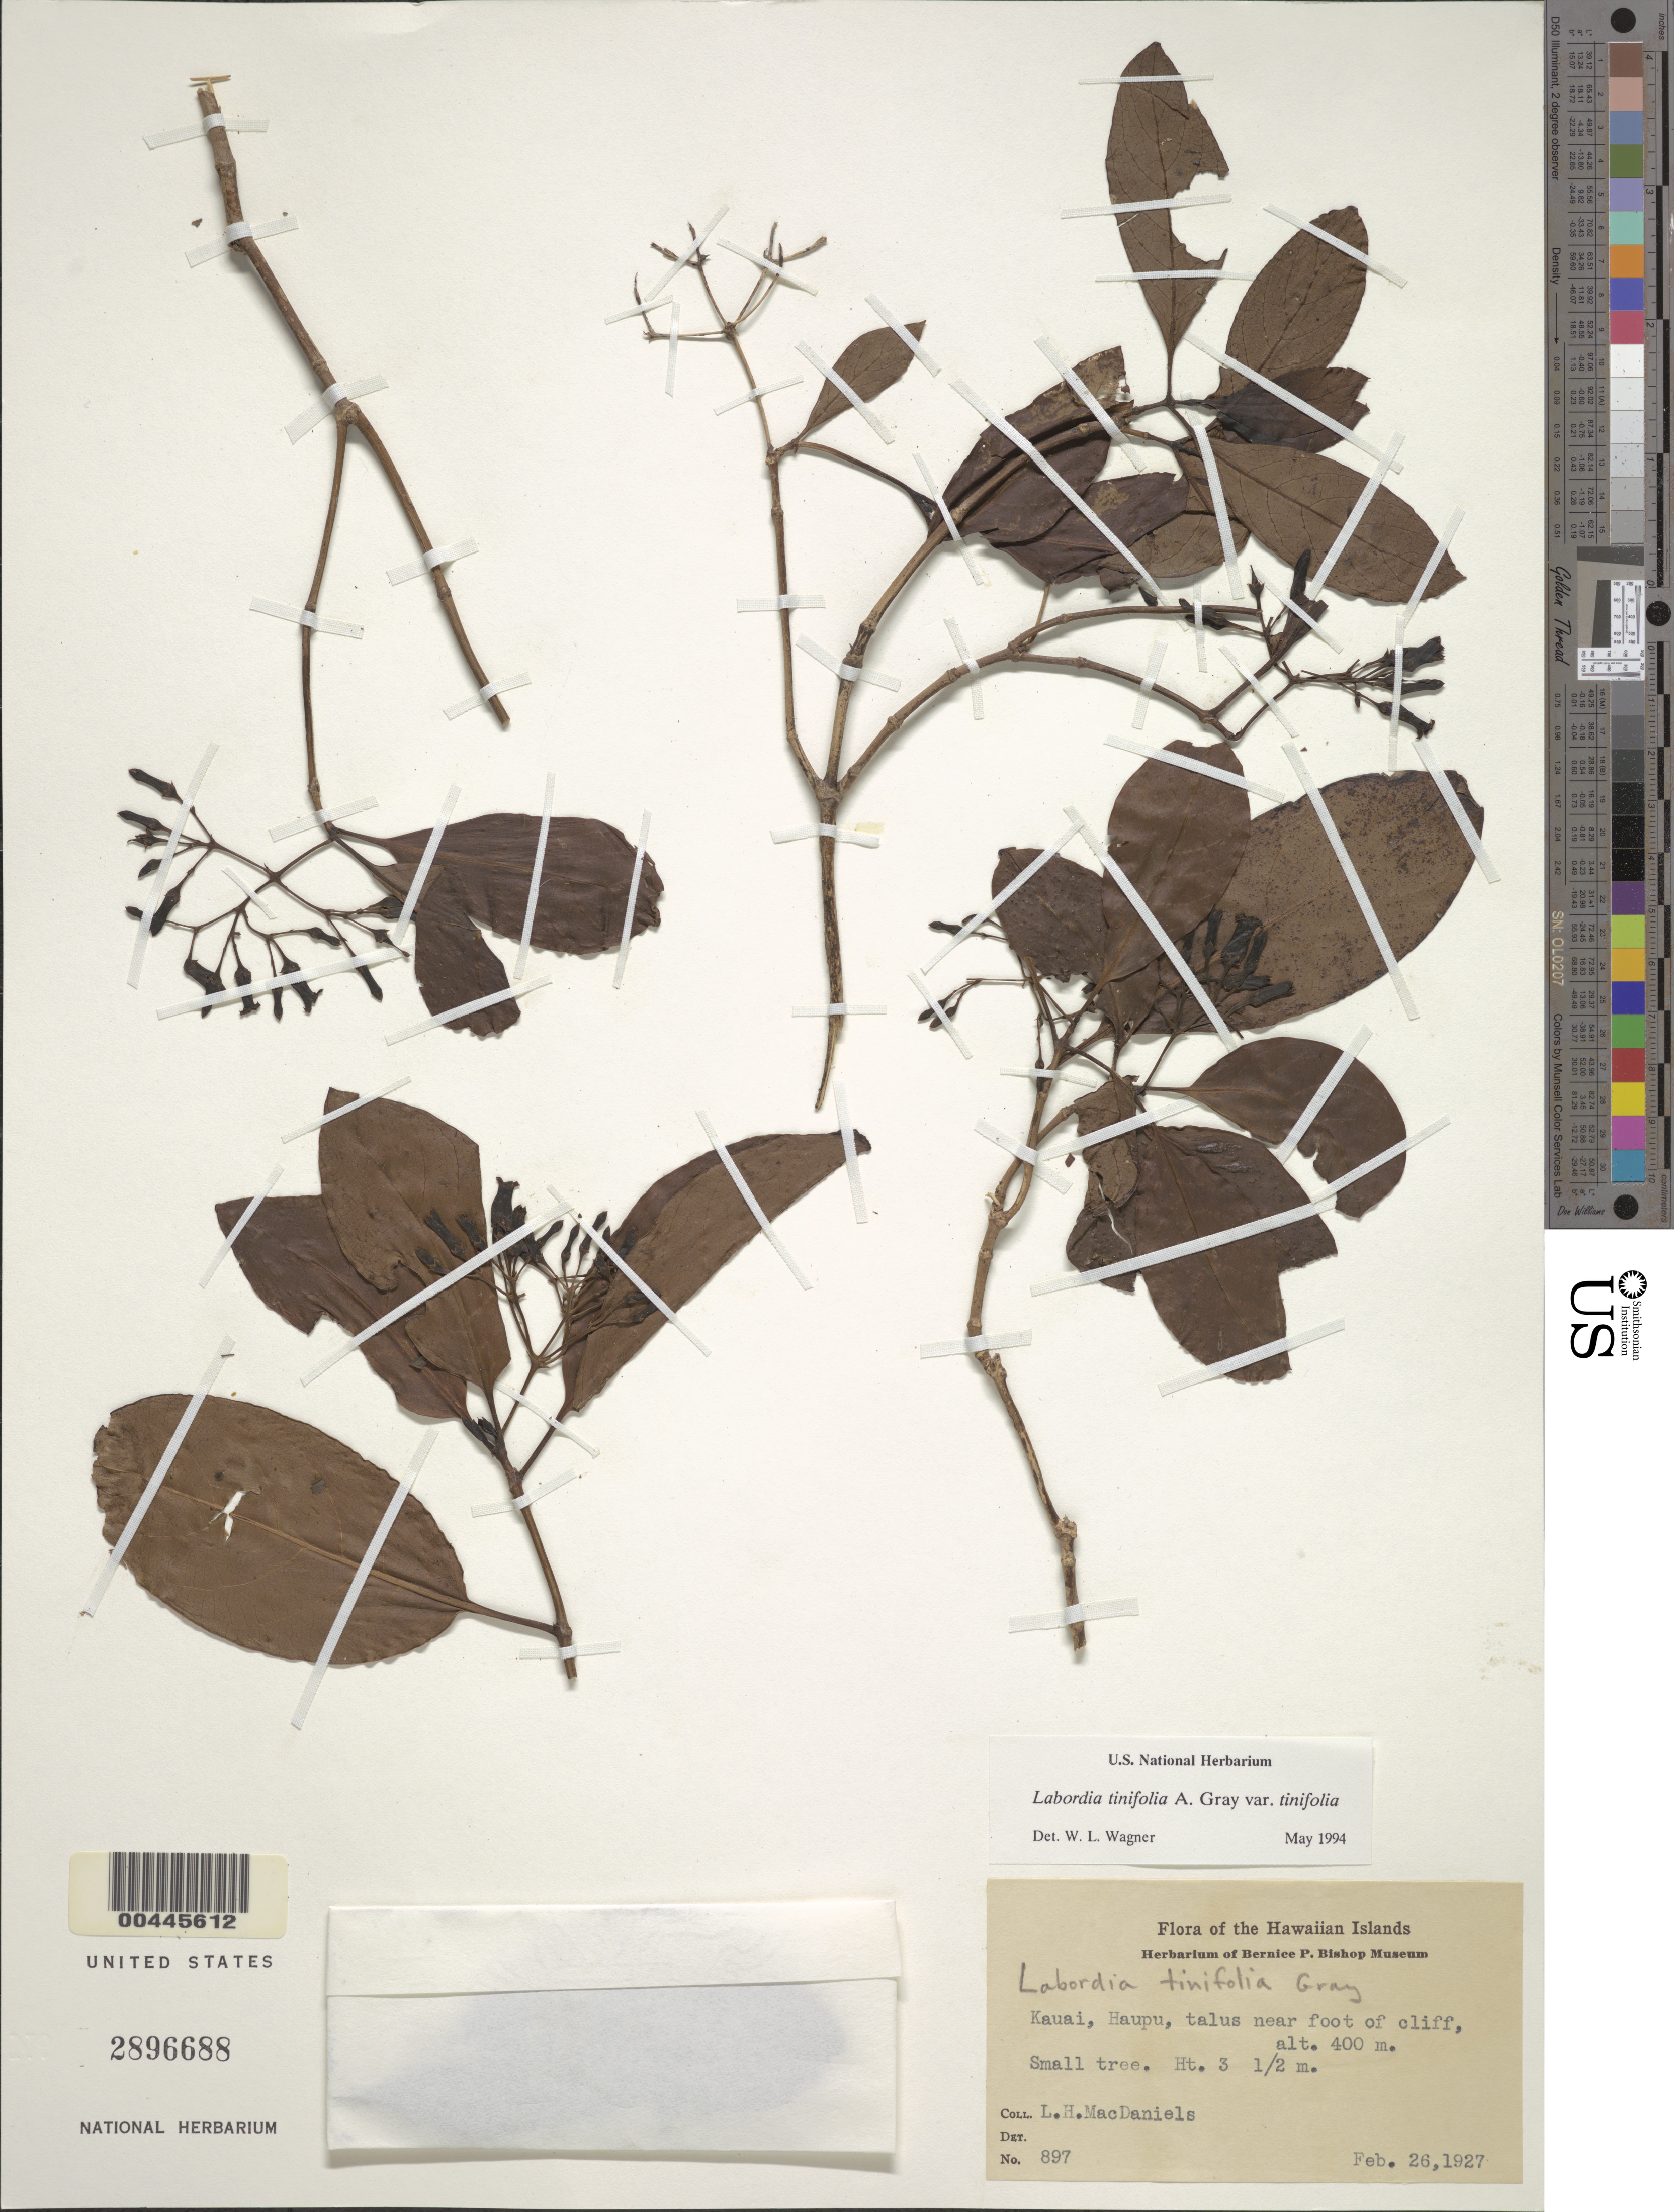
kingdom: Plantae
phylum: Tracheophyta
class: Magnoliopsida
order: Gentianales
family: Loganiaceae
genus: Geniostoma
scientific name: Geniostoma tinifolium var. tinifolium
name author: A. Gray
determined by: Wagner, W. L., (BOT), Smithsonian Institution - National Museum of Natural History (UNITED STATES)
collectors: L. MacDaniels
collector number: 897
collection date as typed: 26 Feb 1927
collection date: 1927-02-26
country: United States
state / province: Hawaii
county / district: Kauai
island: Kaua'i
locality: Haupu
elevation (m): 400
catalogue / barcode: US 2896688